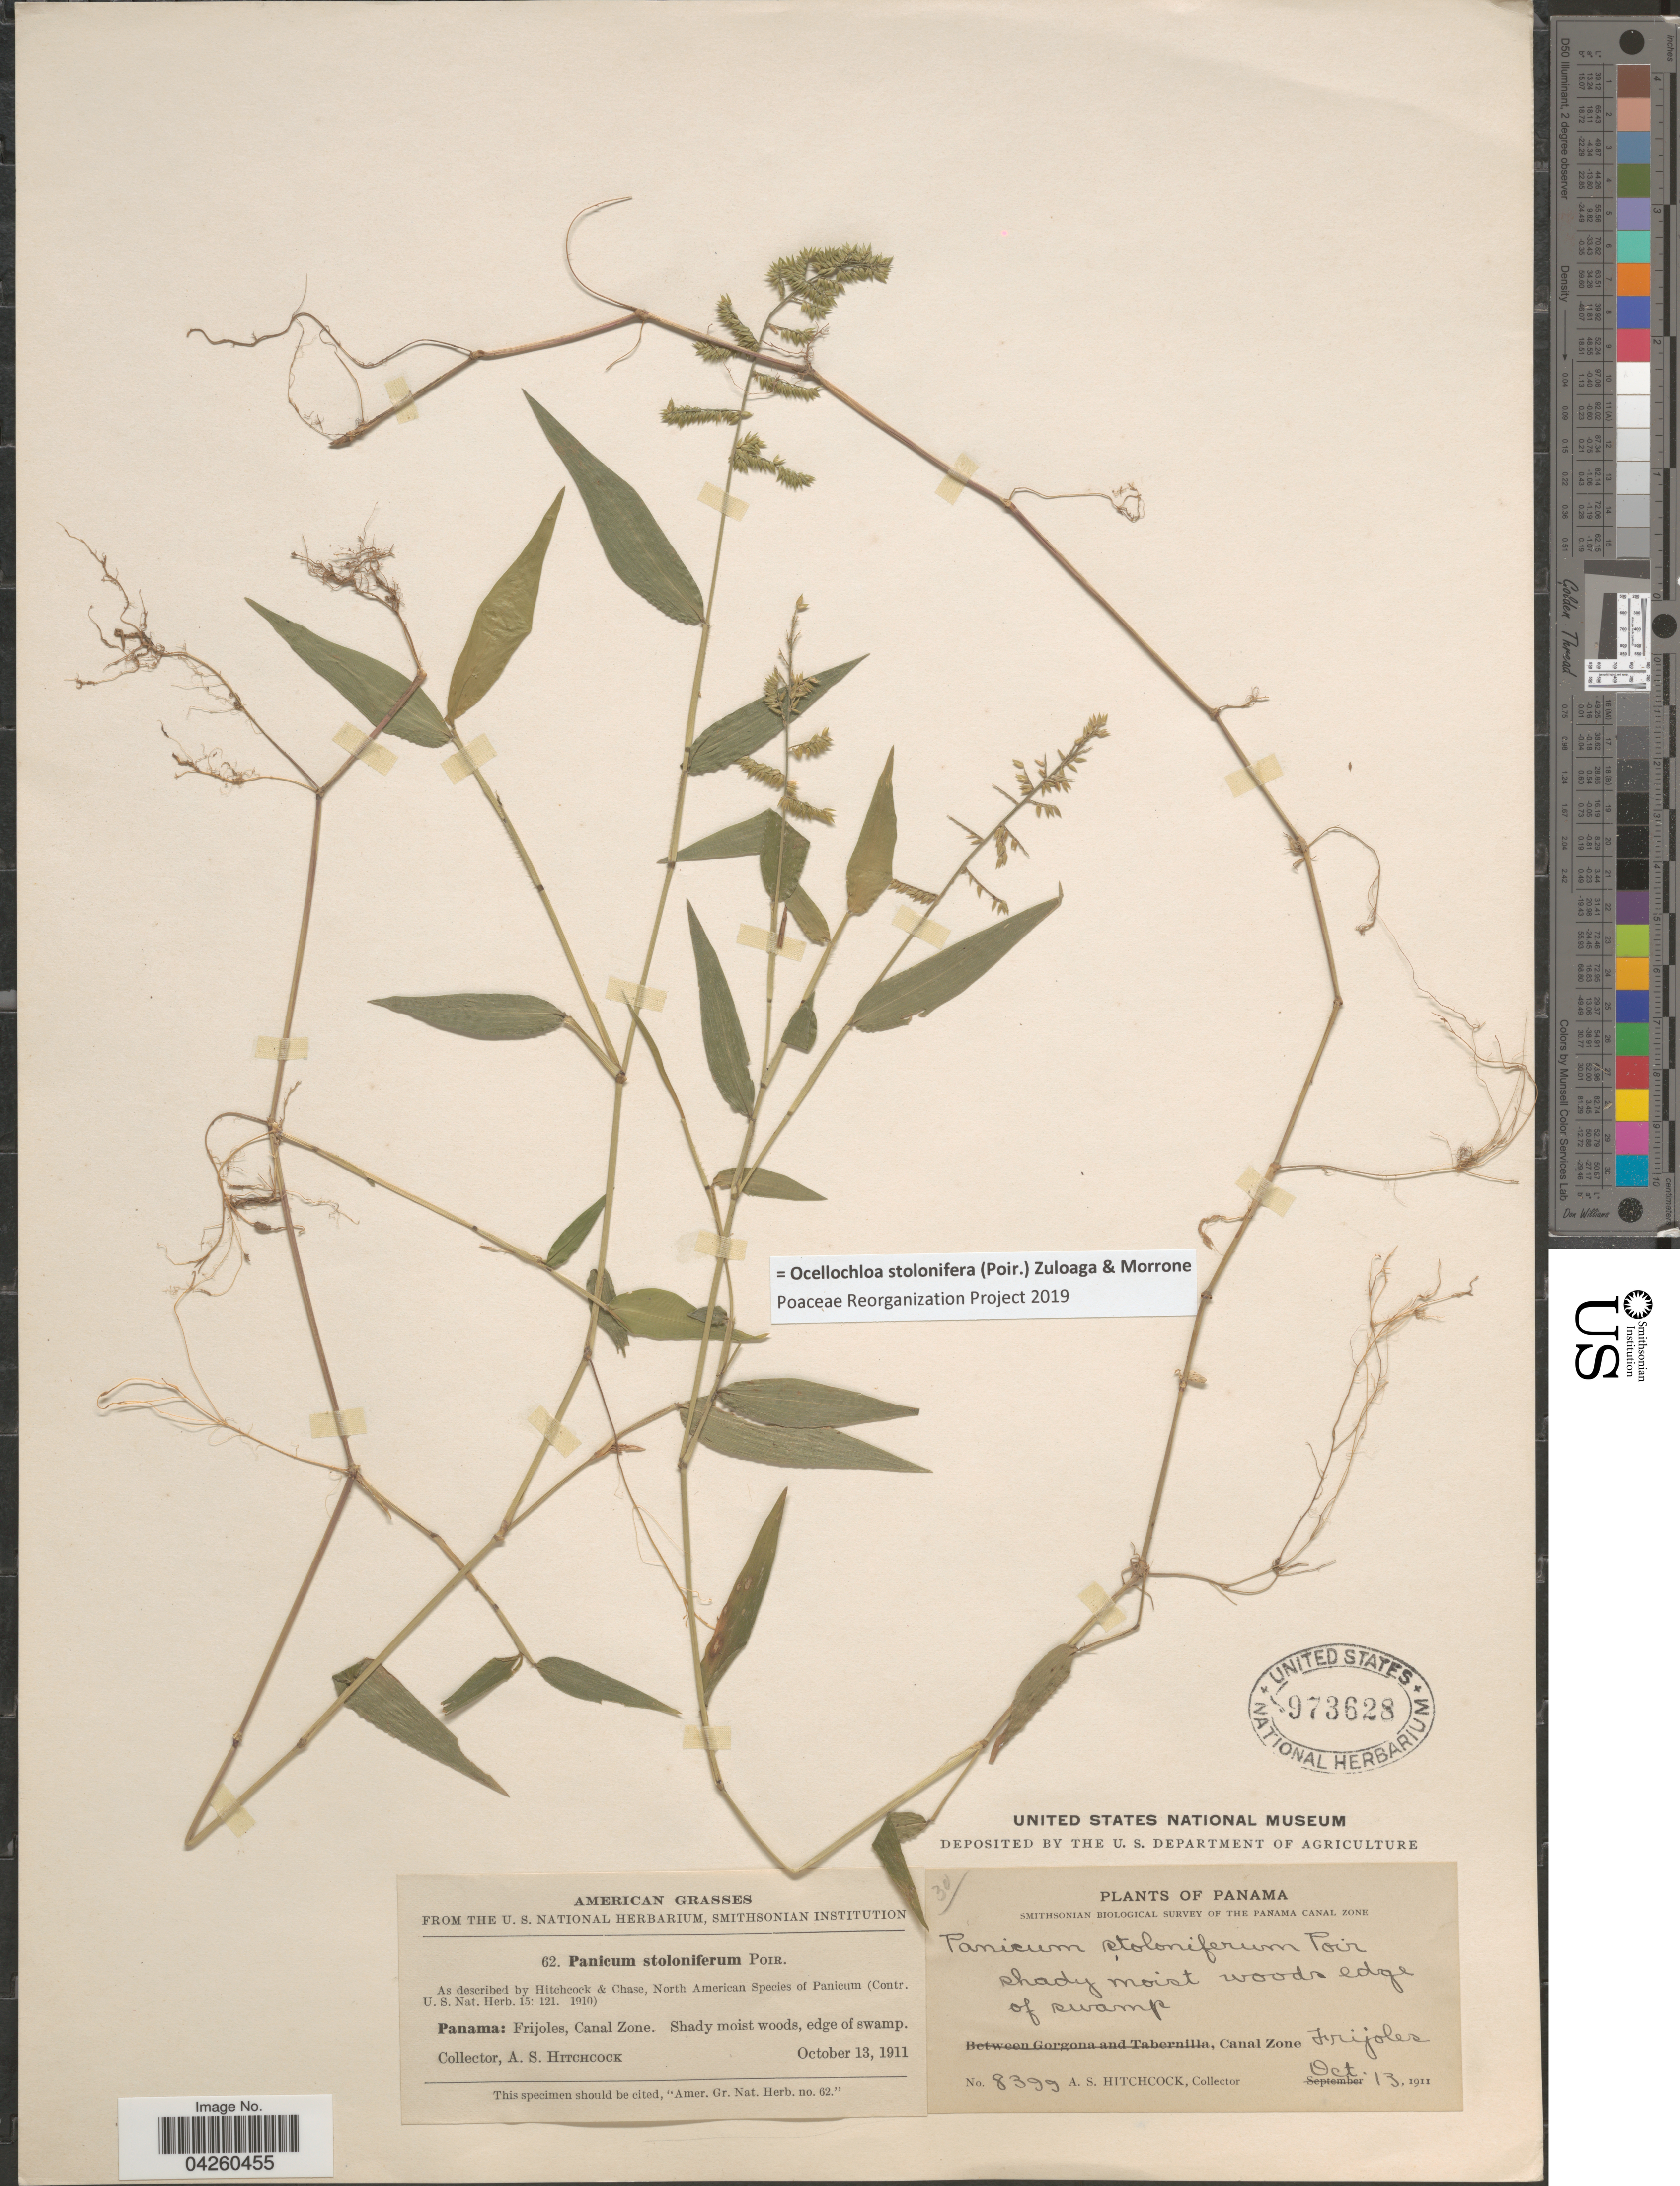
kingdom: Plantae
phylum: Tracheophyta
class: Liliopsida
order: Poales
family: Poaceae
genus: Ocellochloa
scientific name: Ocellochloa stolonifera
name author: (Poir.) Zuloaga & Morrone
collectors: A. S. Hitchcock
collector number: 8399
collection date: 1911-10-13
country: Panama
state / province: Colón / Panamá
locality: Frijoles, Canal Zone. Shady moist woods, edge of swamp.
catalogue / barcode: US 973628